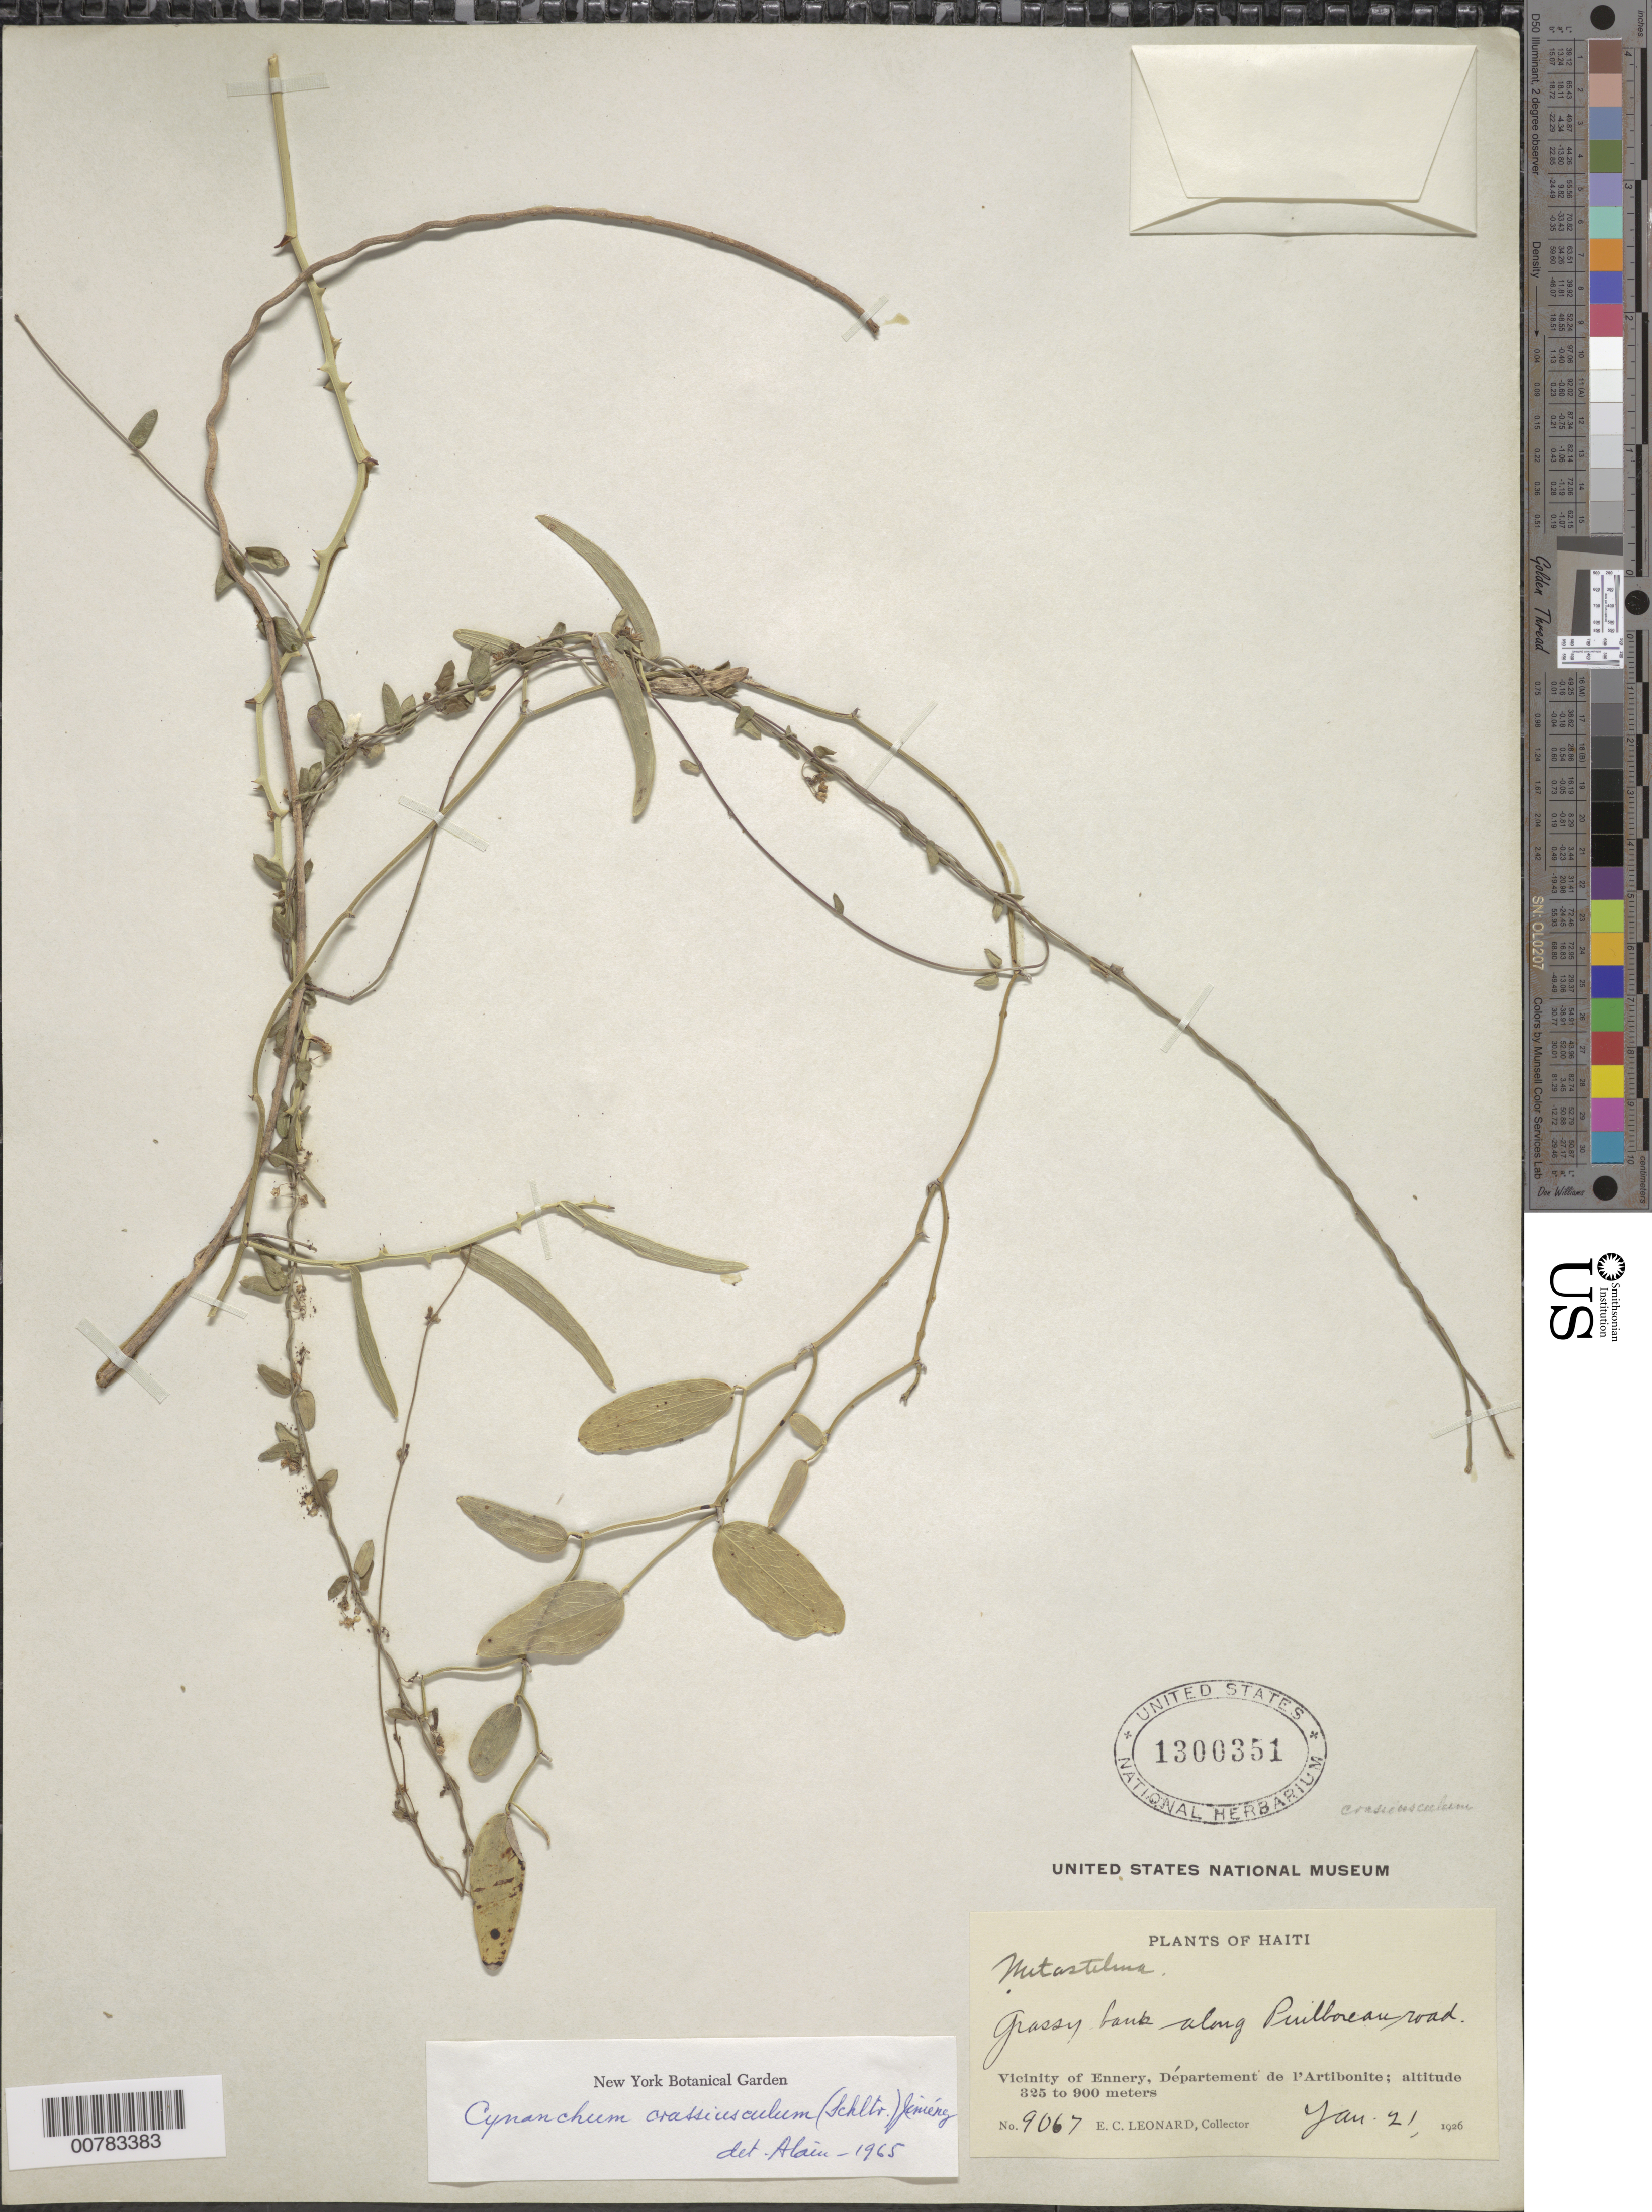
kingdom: Plantae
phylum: Tracheophyta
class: Magnoliopsida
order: Gentianales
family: Apocynaceae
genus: Metastelma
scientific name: Metastelma crassiusculum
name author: Schltr.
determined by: Liogier, Alain H.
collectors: E. C. Leonard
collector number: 9067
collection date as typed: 21 Jan 1926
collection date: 1926-01-21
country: Haiti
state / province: Artibonite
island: Hispaniola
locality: Vicinity of Ennery, along Puilboreau road.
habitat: Grassy bank.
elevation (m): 325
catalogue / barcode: US 1300351